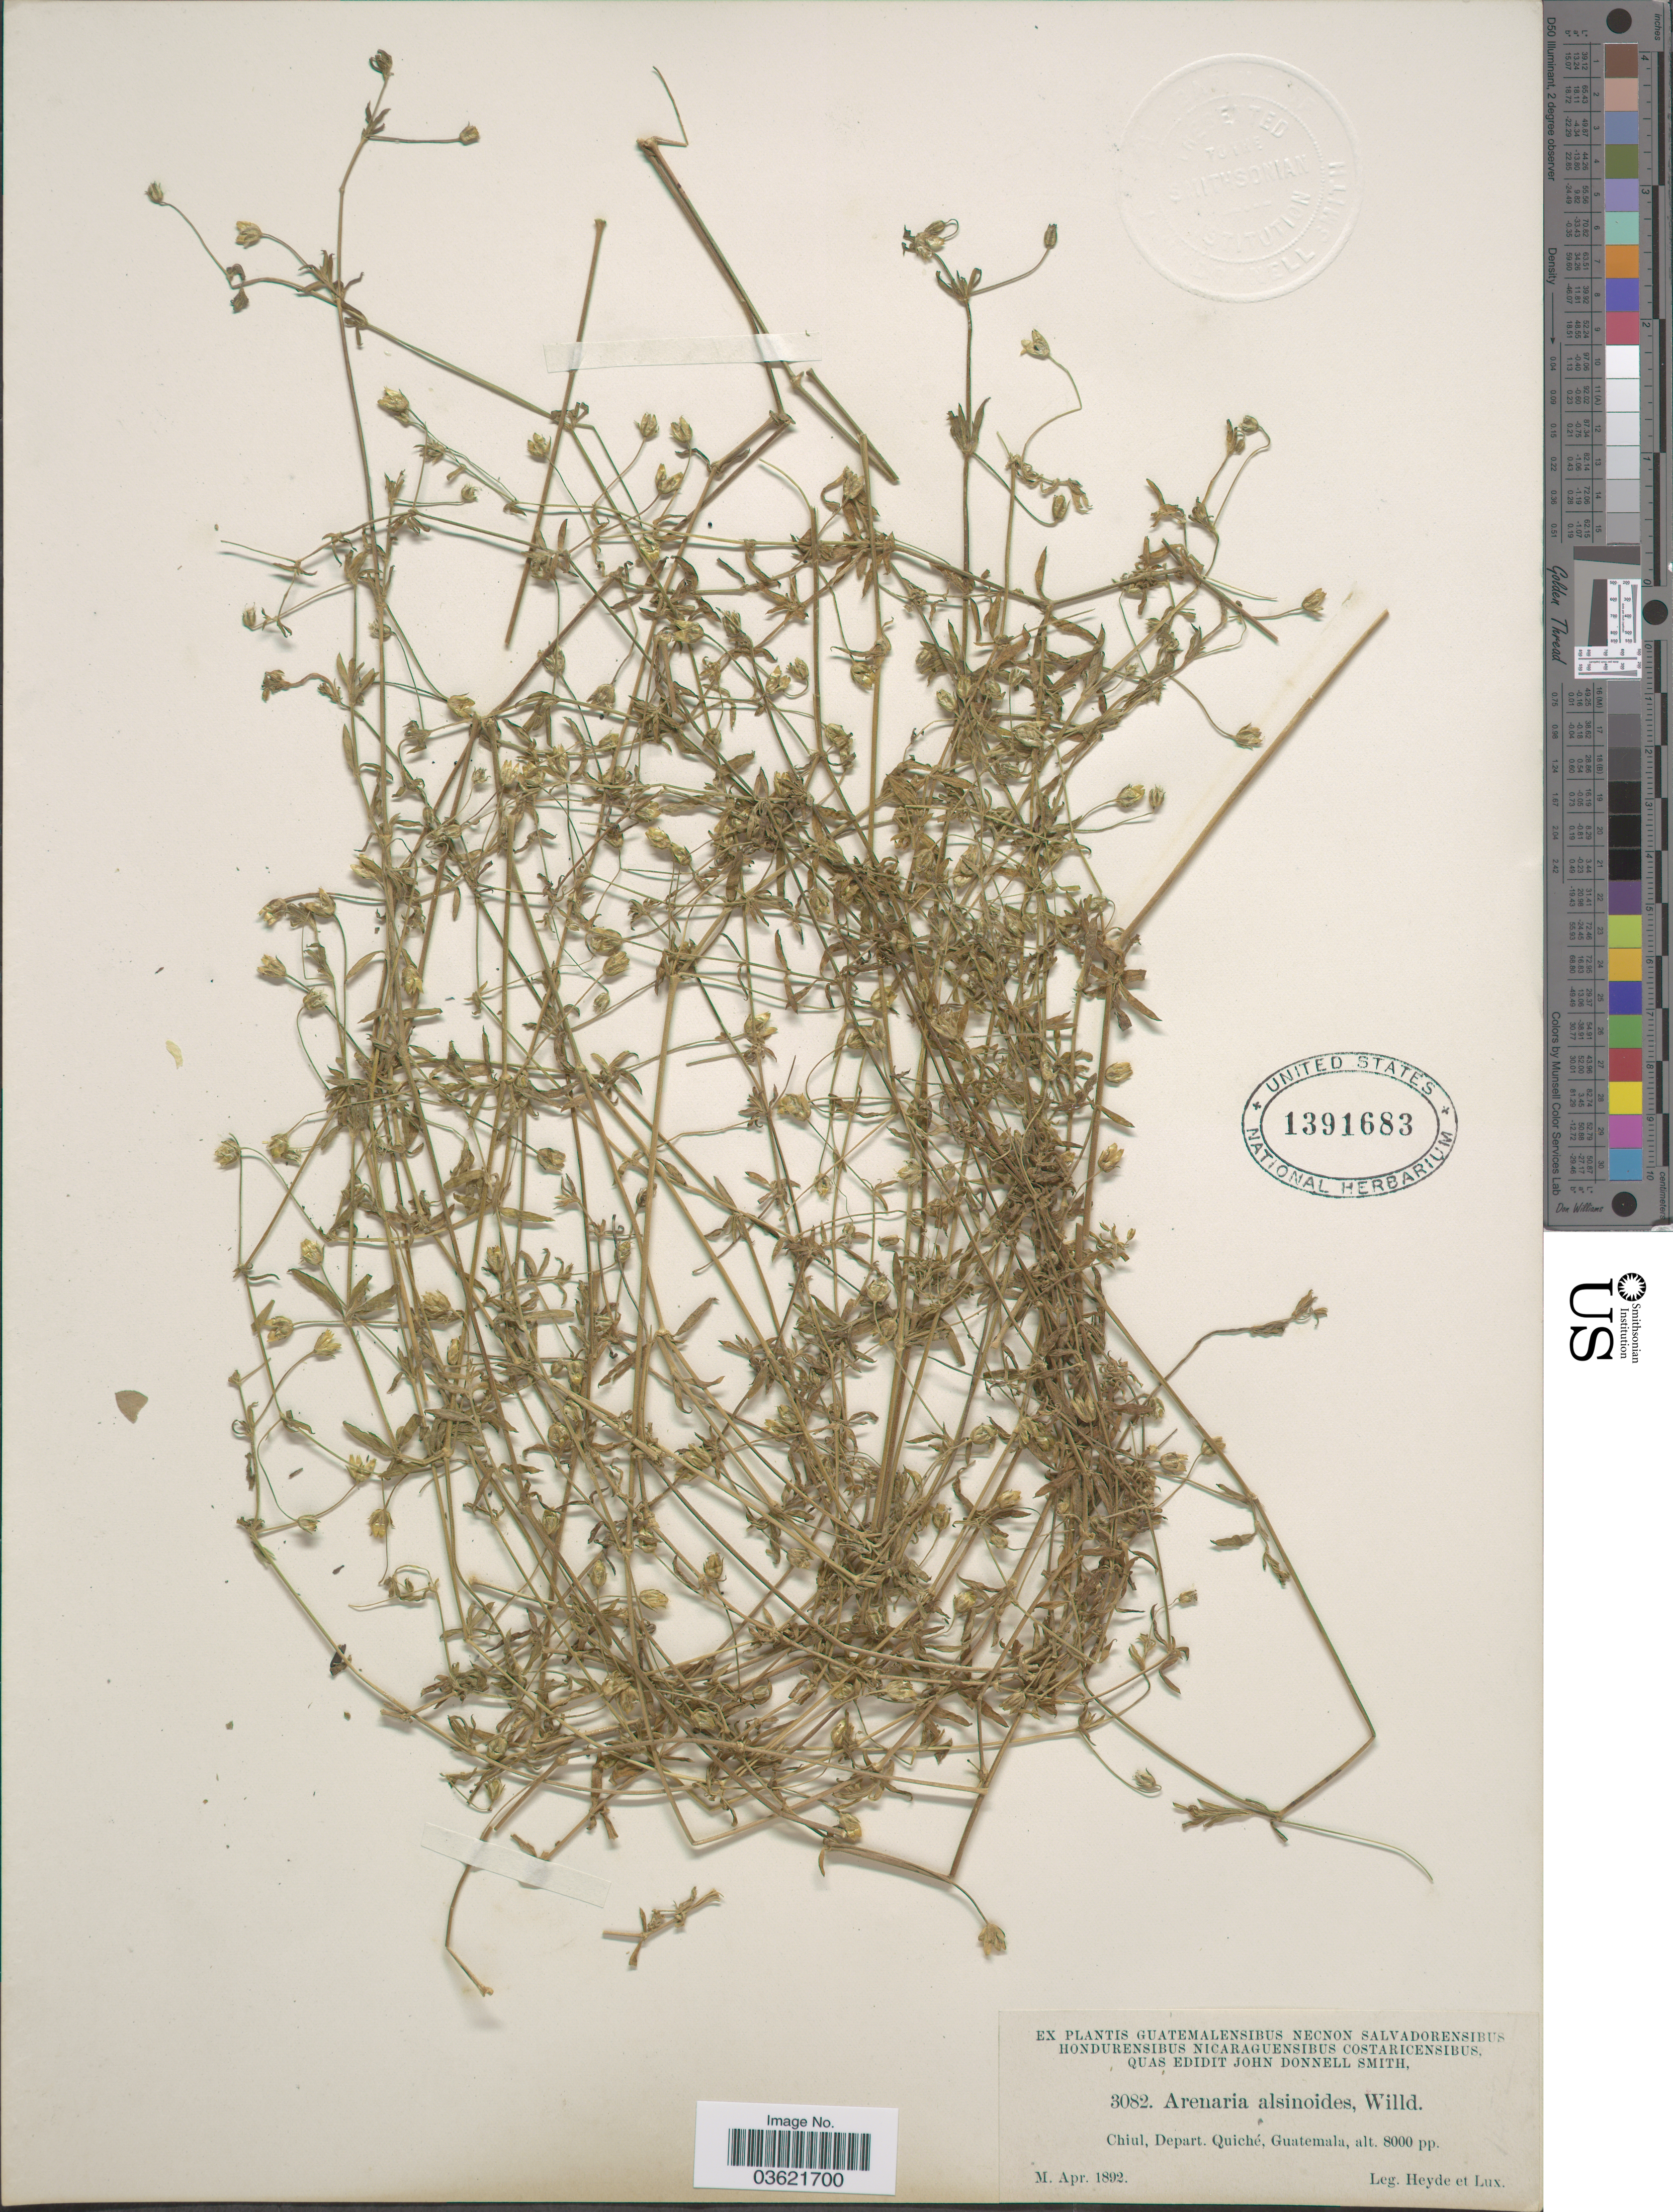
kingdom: Plantae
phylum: Tracheophyta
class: Magnoliopsida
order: Caryophyllales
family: Caryophyllaceae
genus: Arenaria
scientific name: Arenaria lanuginosa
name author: (Michx.) Rohrb.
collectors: Heyde & Lux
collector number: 3082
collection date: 1892-04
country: Guatemala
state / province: El Quiché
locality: Chiul, Depart. Quiché.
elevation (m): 2438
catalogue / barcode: US 1391683